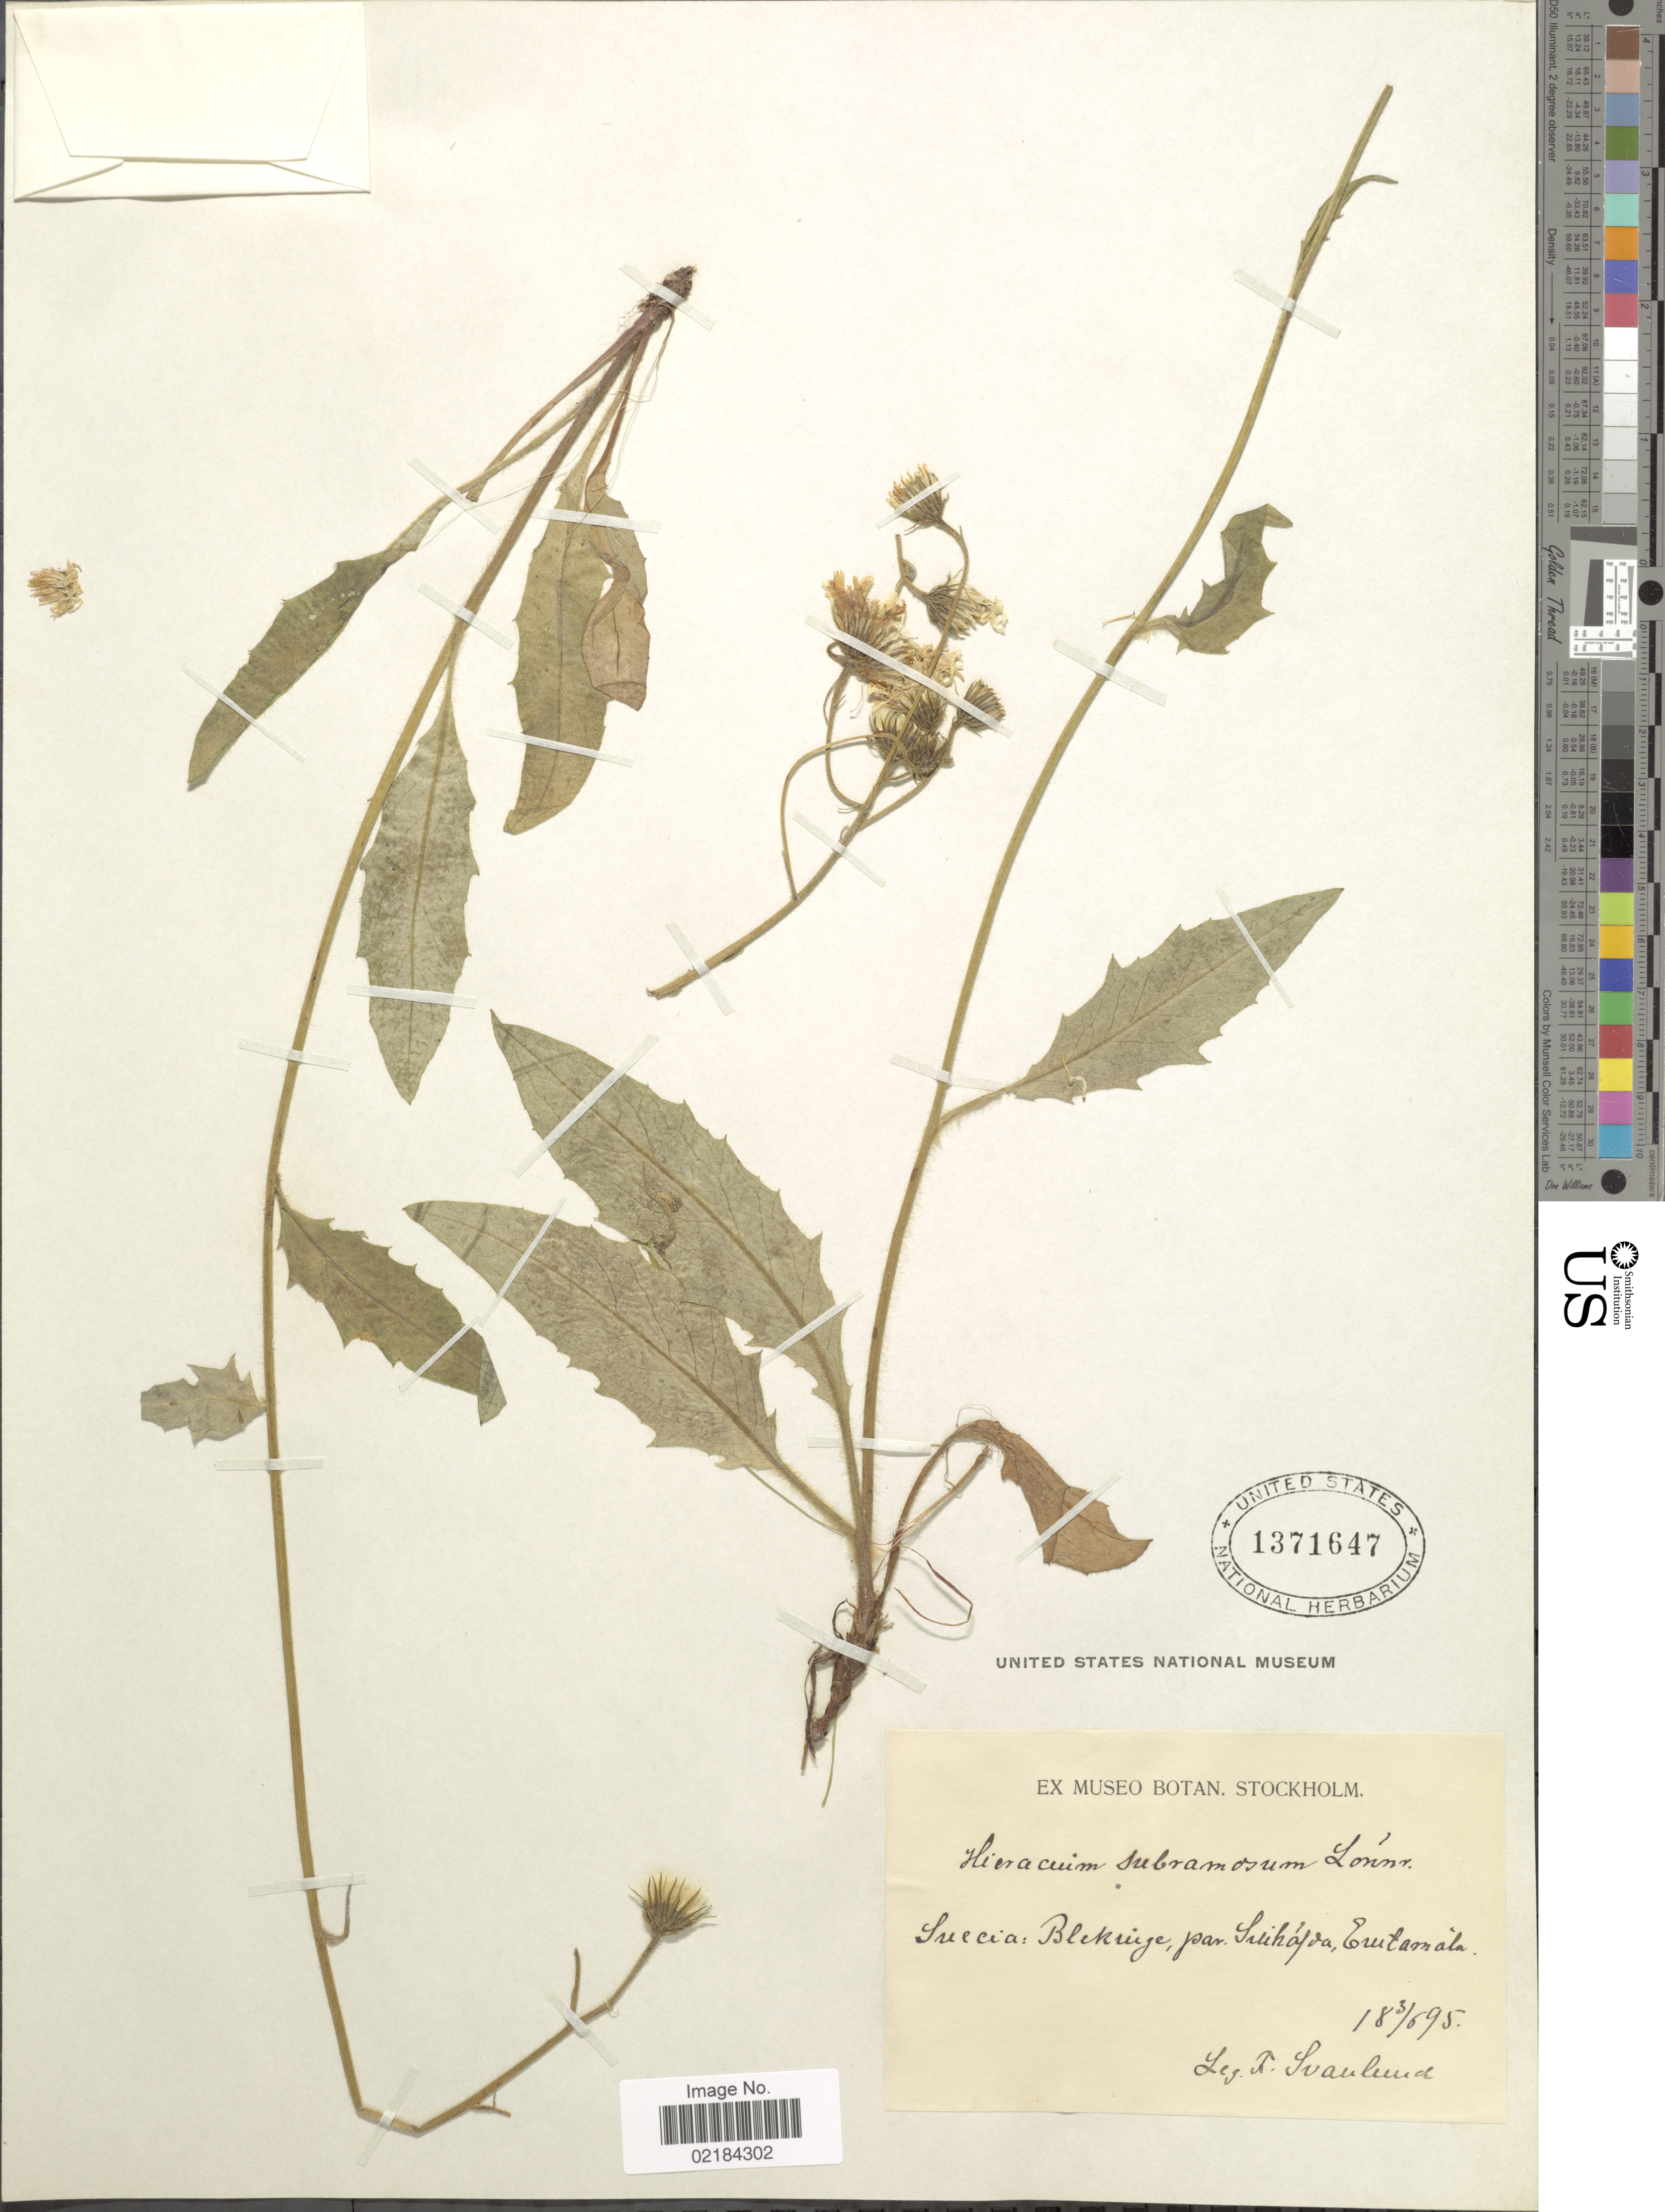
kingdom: Plantae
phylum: Tracheophyta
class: Magnoliopsida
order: Asterales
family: Asteraceae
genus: Hieracium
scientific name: Hieracium plicatum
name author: Lindeb.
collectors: F. Svanlund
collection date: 1895-06-03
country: Sweden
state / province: Blekinge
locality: Suecia: Blekinge, par. Schihafva, Erutamala [interpreted]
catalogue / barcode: US 1371647